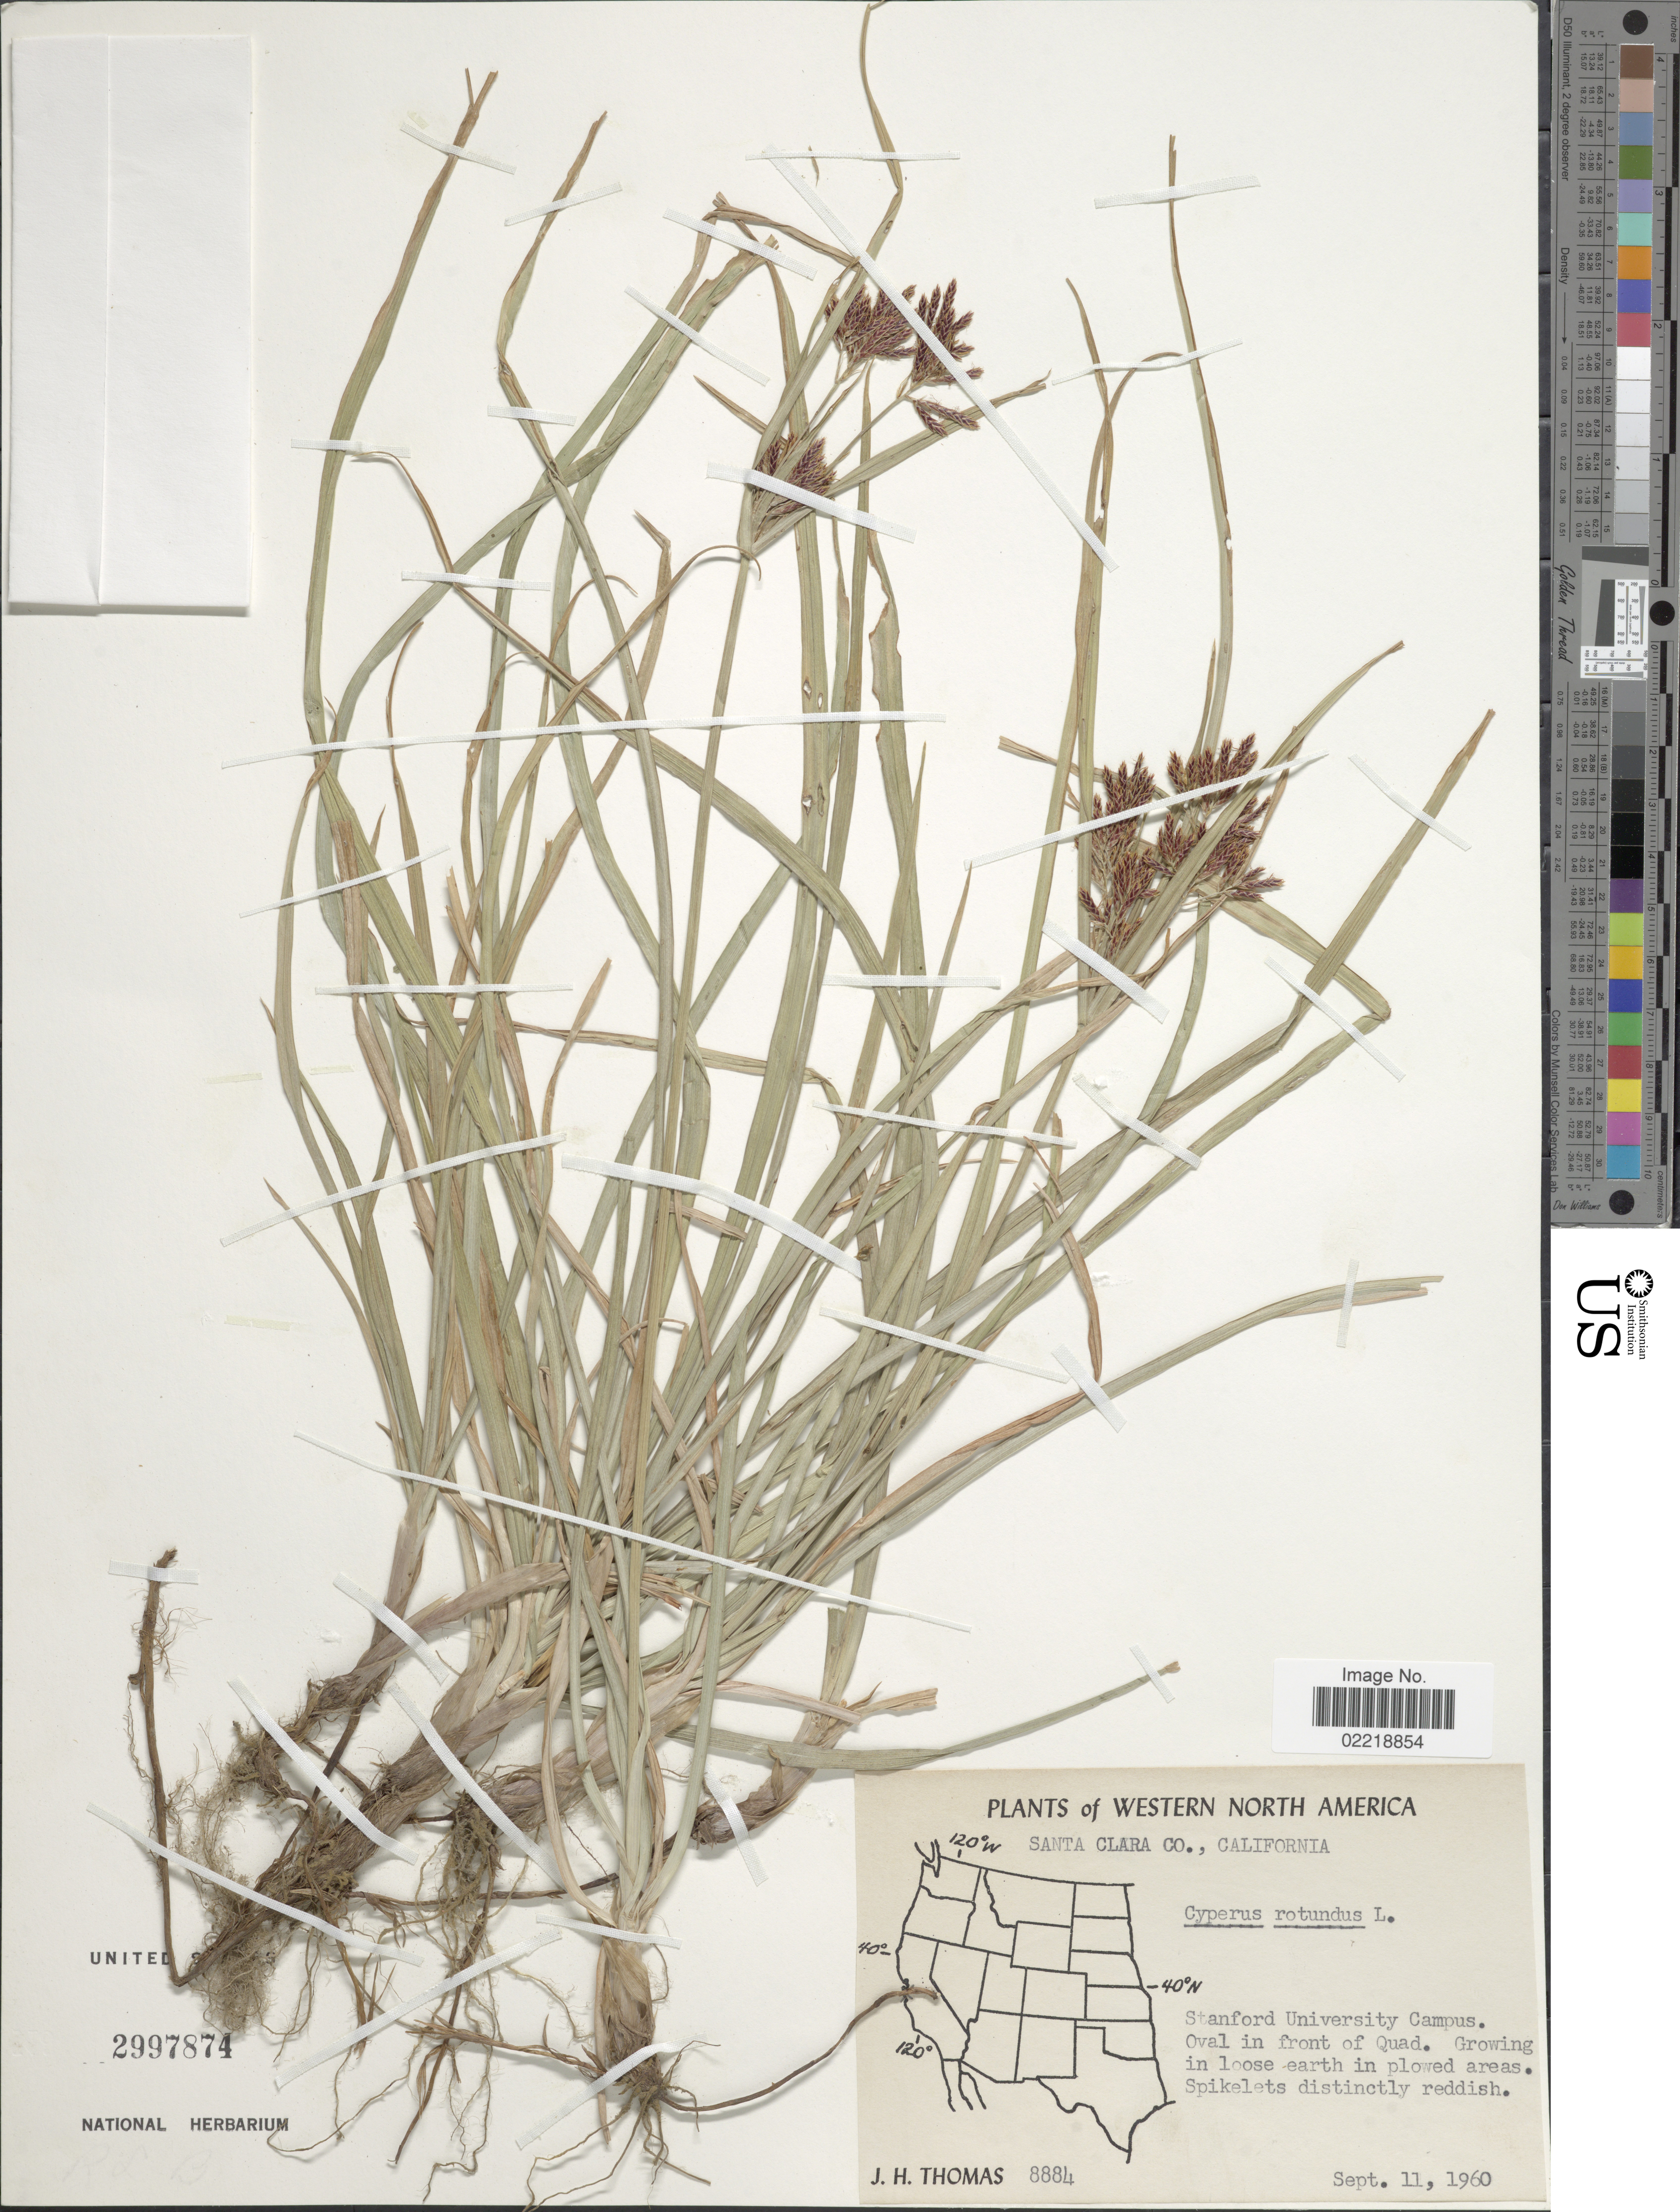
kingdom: Plantae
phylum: Tracheophyta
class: Liliopsida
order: Poales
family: Cyperaceae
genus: Cyperus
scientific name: Cyperus rotundus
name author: L.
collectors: J. H. Thomas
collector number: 8884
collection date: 1960-09-11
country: United States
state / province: California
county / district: Santa Clara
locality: Western North America, Santa Clara Co., Stanford University Campus. Oval in front of Quad. Growing in loose earth in [plowed areas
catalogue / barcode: US 2997874